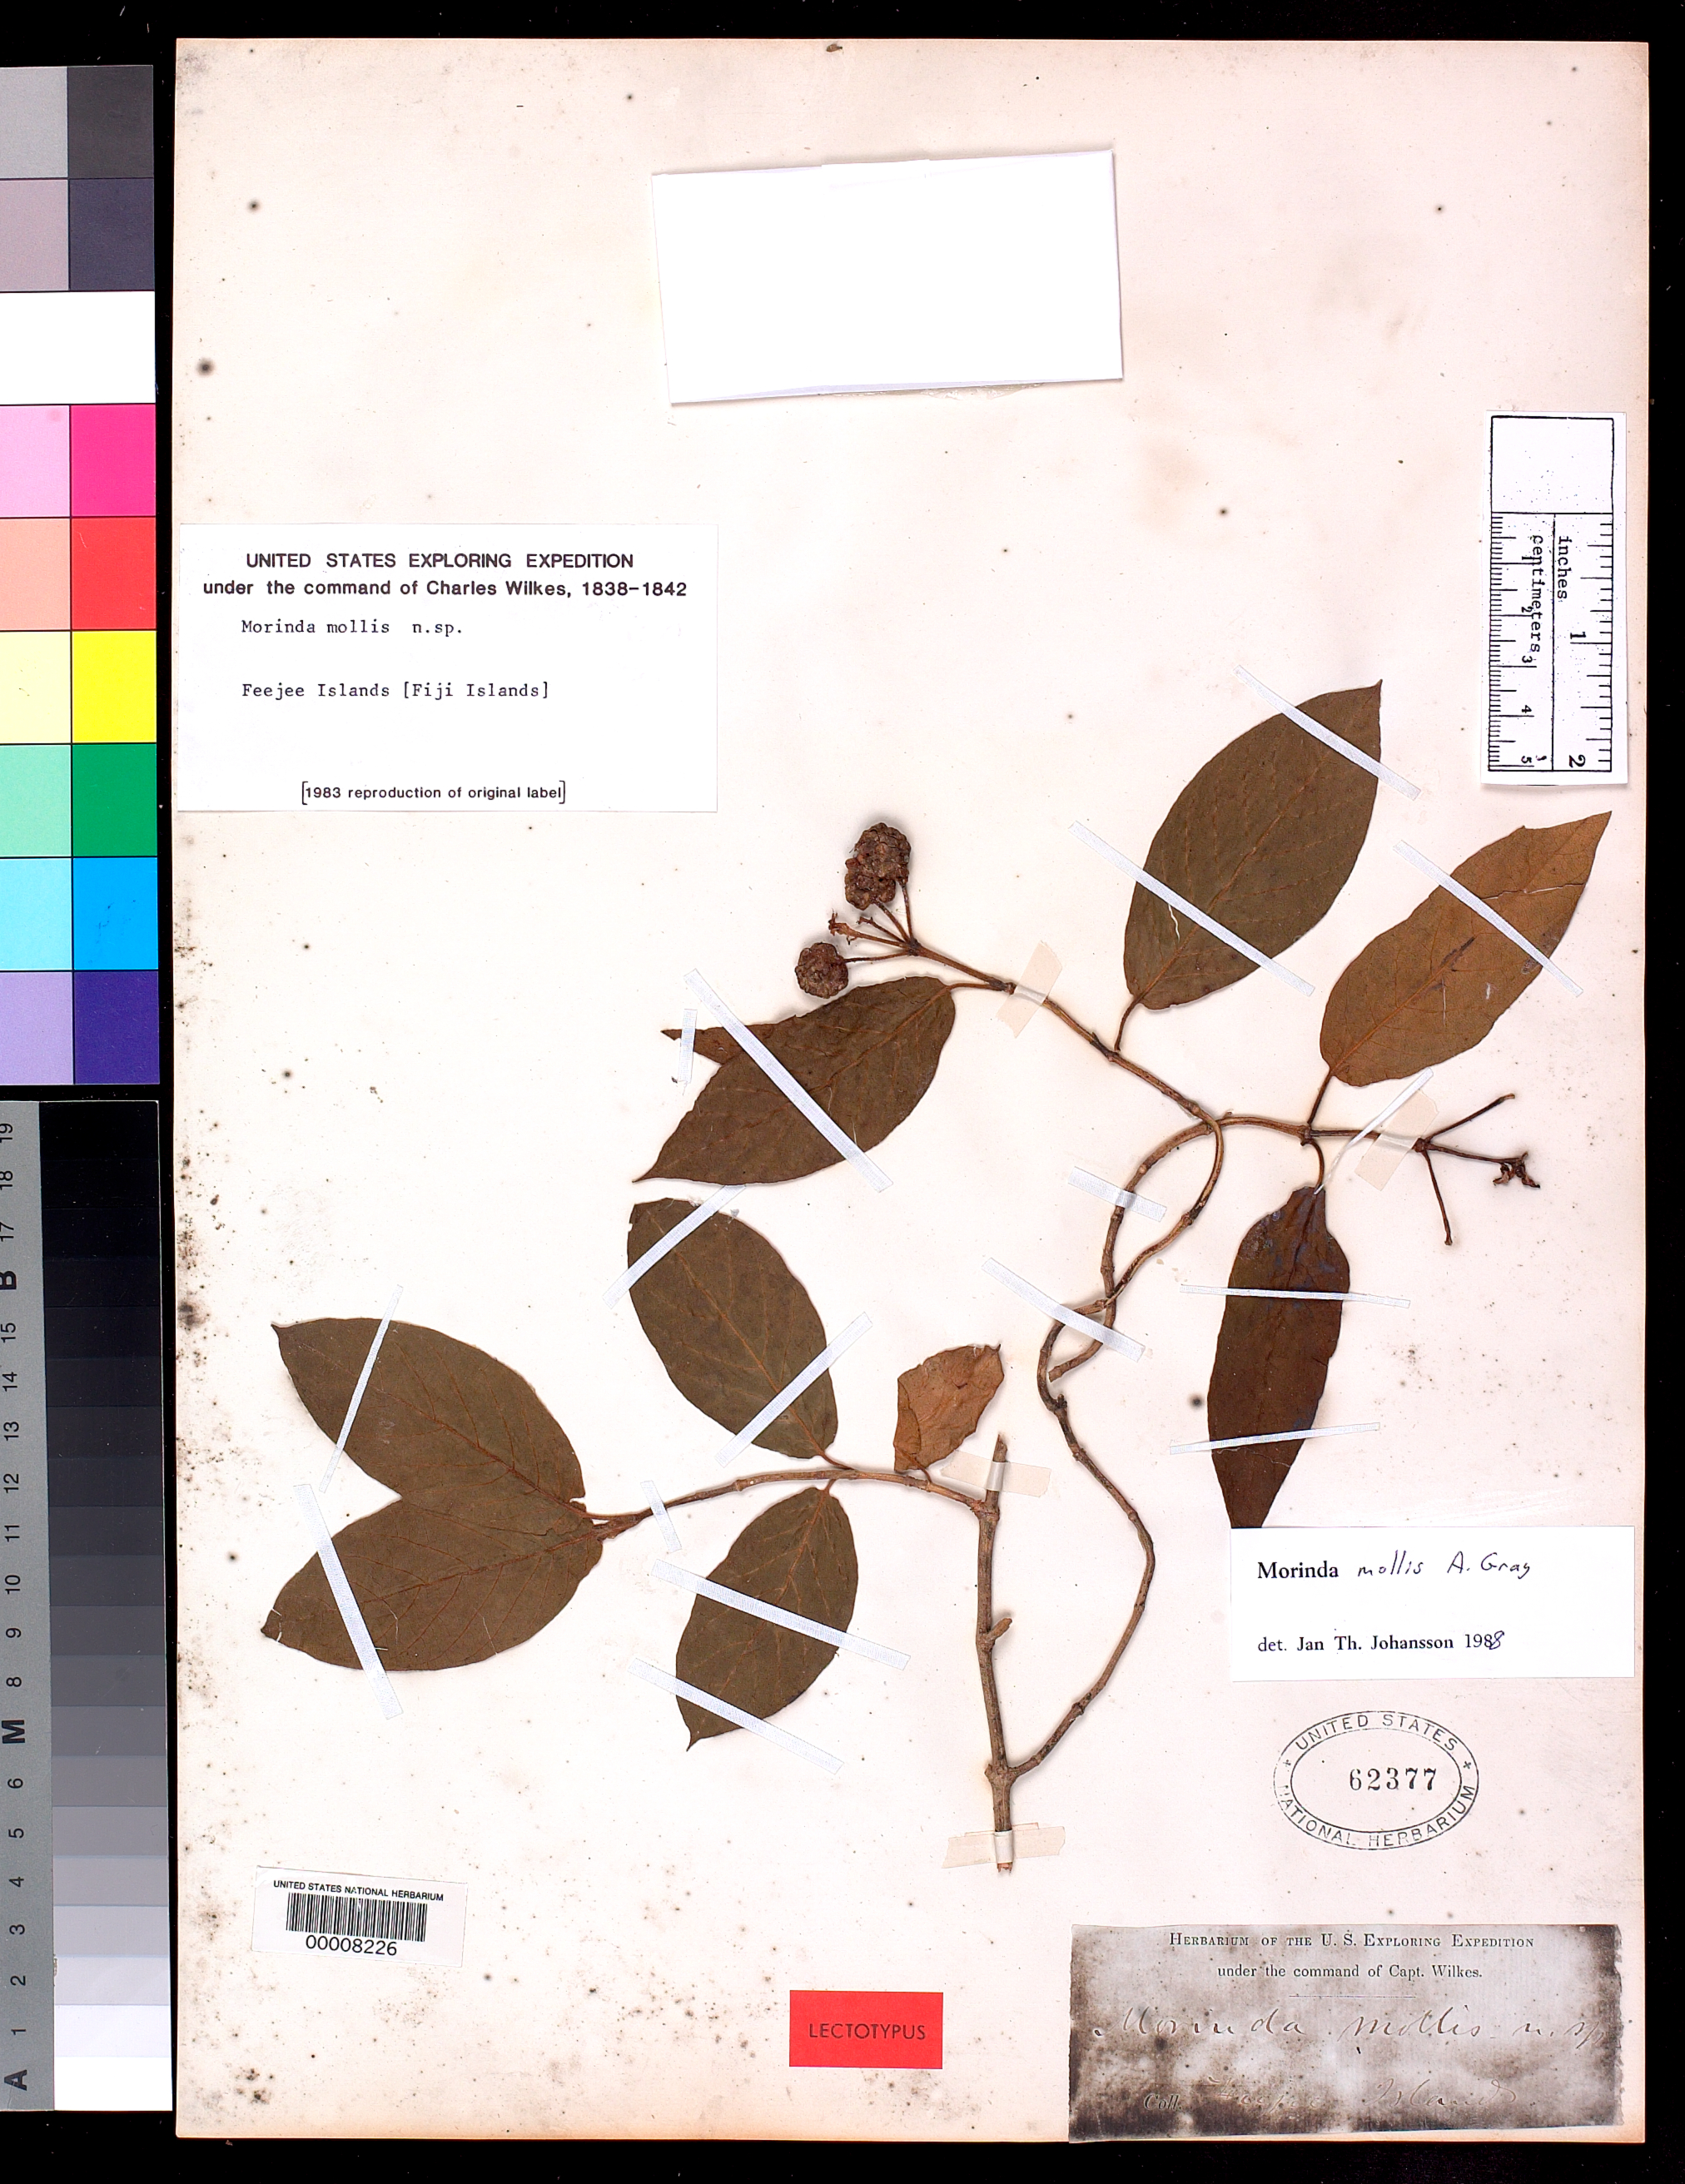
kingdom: Plantae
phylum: Tracheophyta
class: Magnoliopsida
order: Gentianales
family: Rubiaceae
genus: Morinda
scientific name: Morinda mollis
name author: A. Gray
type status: Holotype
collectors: Wilkes Explor. Exped.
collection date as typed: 1838 to -- --- 1842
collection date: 1838/1842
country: Fiji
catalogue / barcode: US 62377